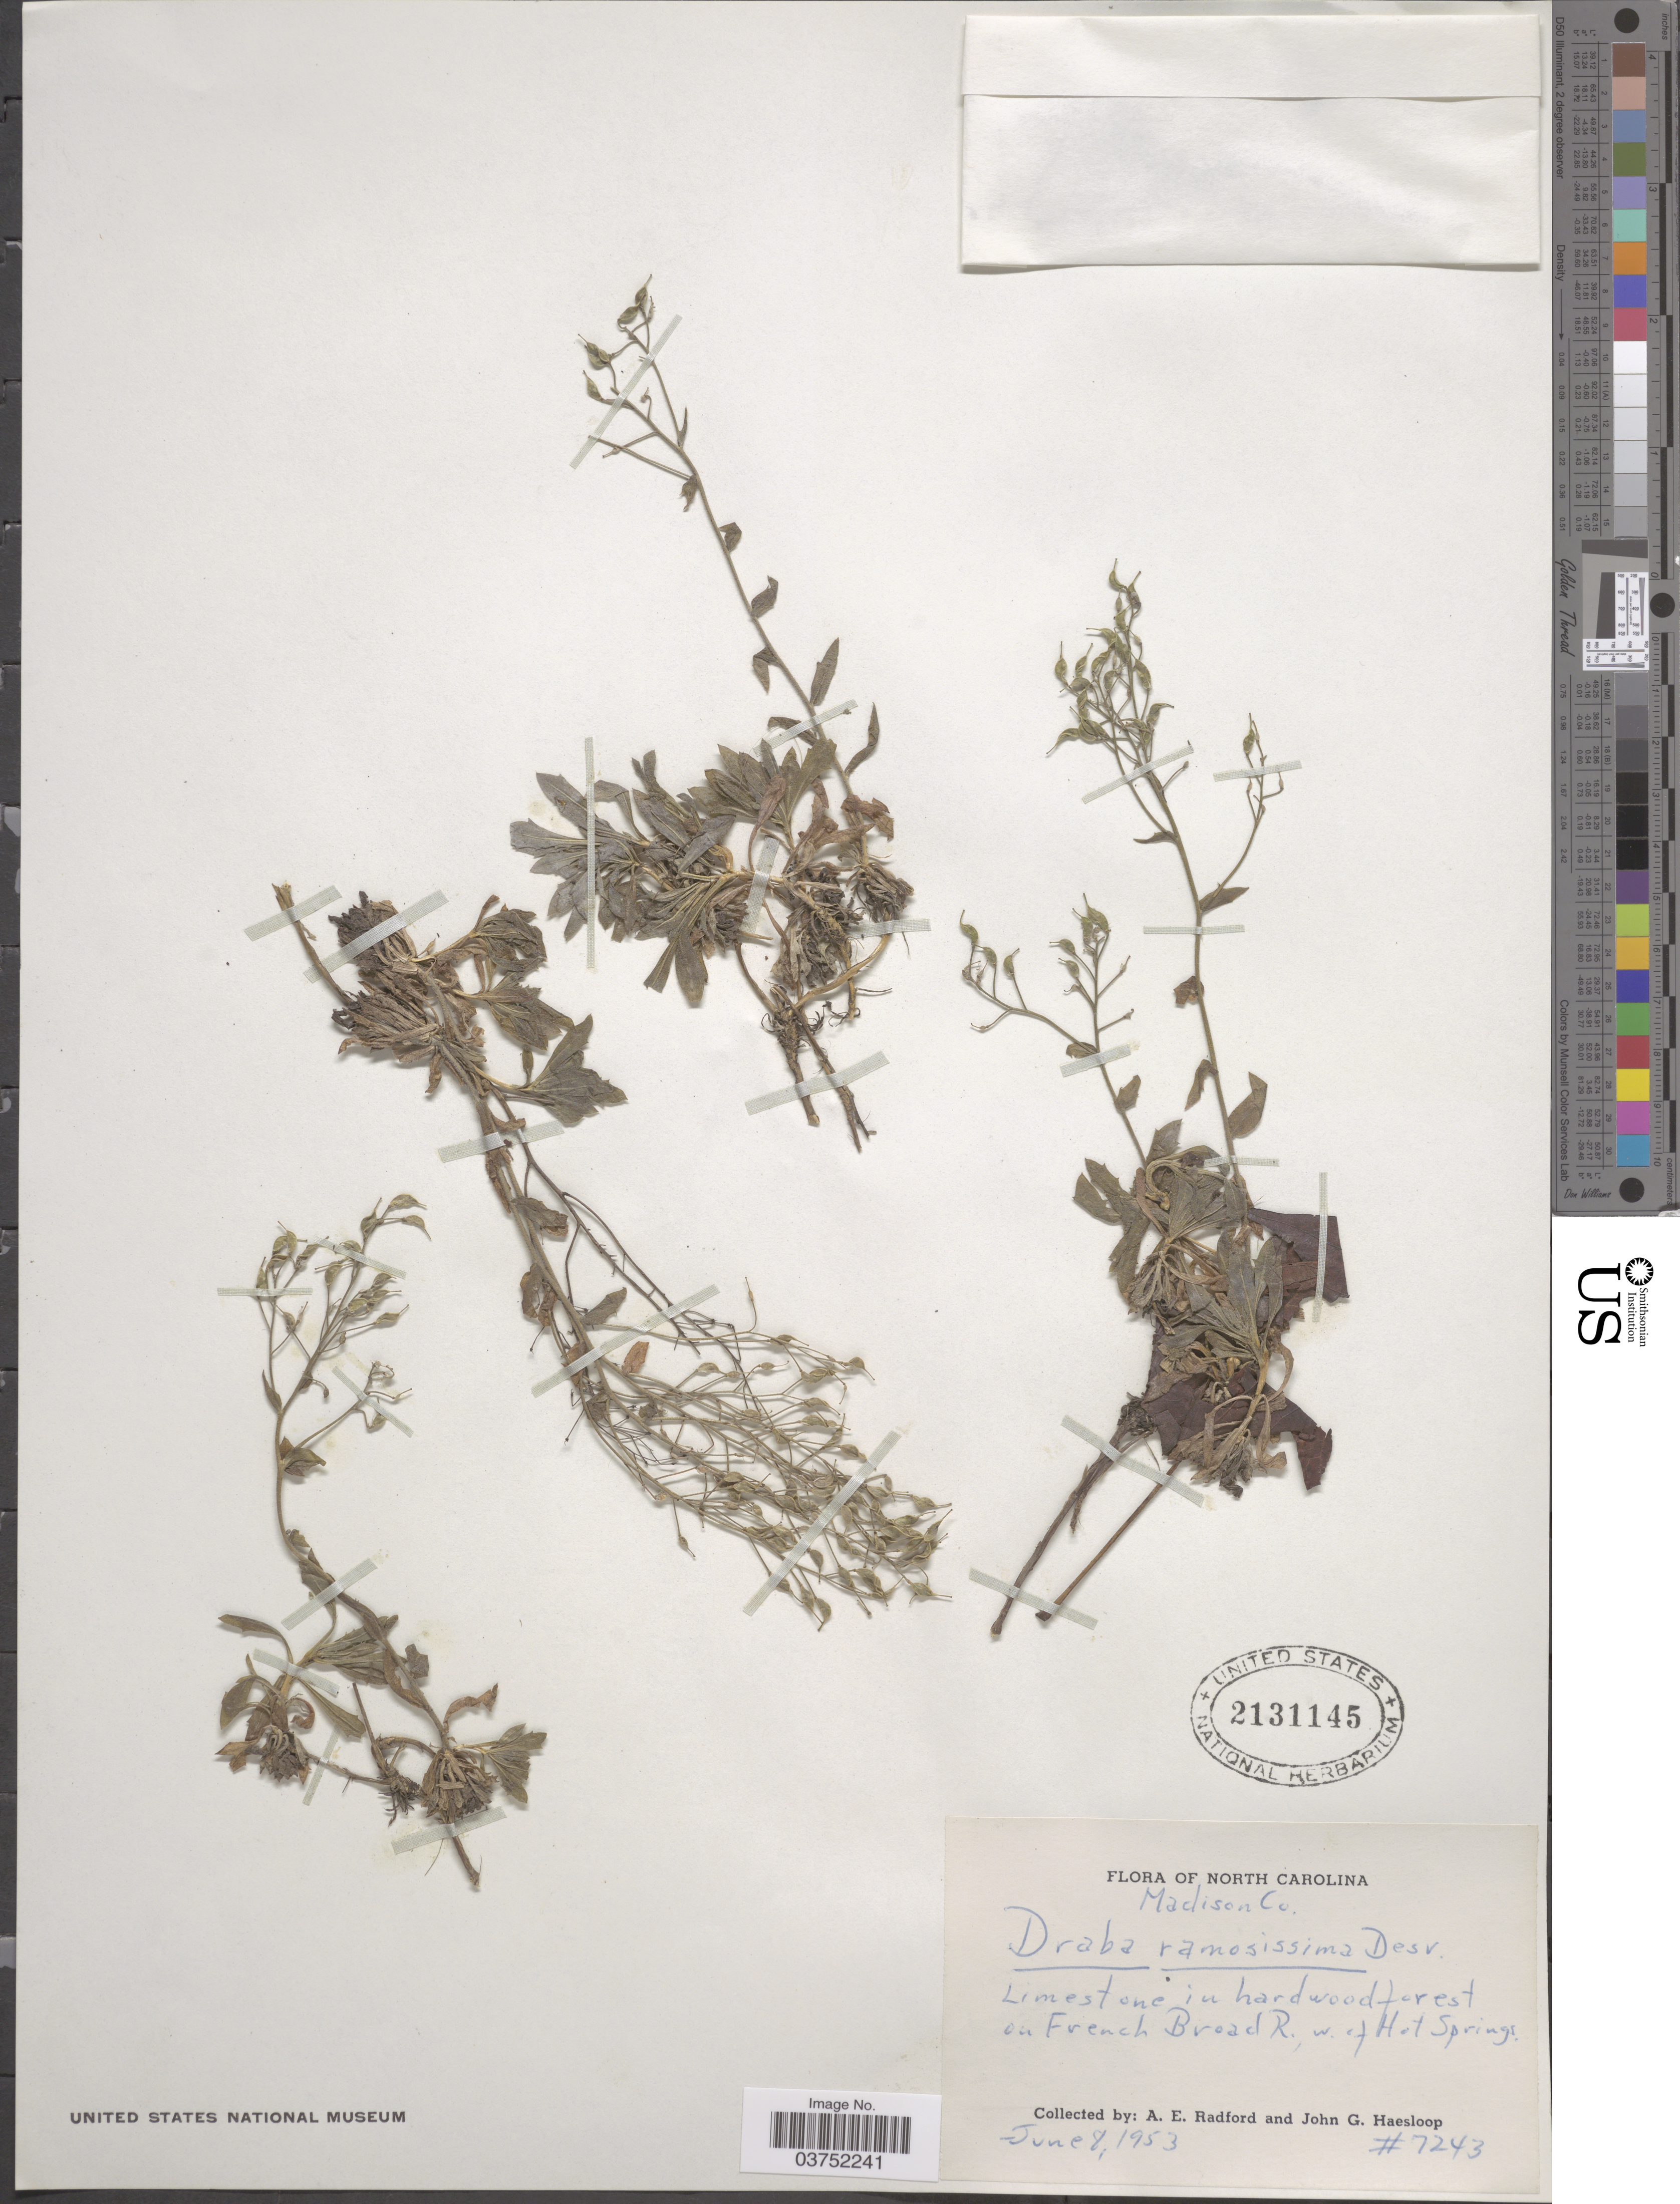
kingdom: Plantae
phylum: Tracheophyta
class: Magnoliopsida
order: Brassicales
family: Brassicaceae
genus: Draba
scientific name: Draba ramosissima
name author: Desv.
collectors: A. E. Radford & J. Haesloop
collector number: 7243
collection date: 1953-06-08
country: United States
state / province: North Carolina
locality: Madison Co. Limestone in hardwood forest on French Broad R. w of Hot Springs.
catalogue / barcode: US 2131145